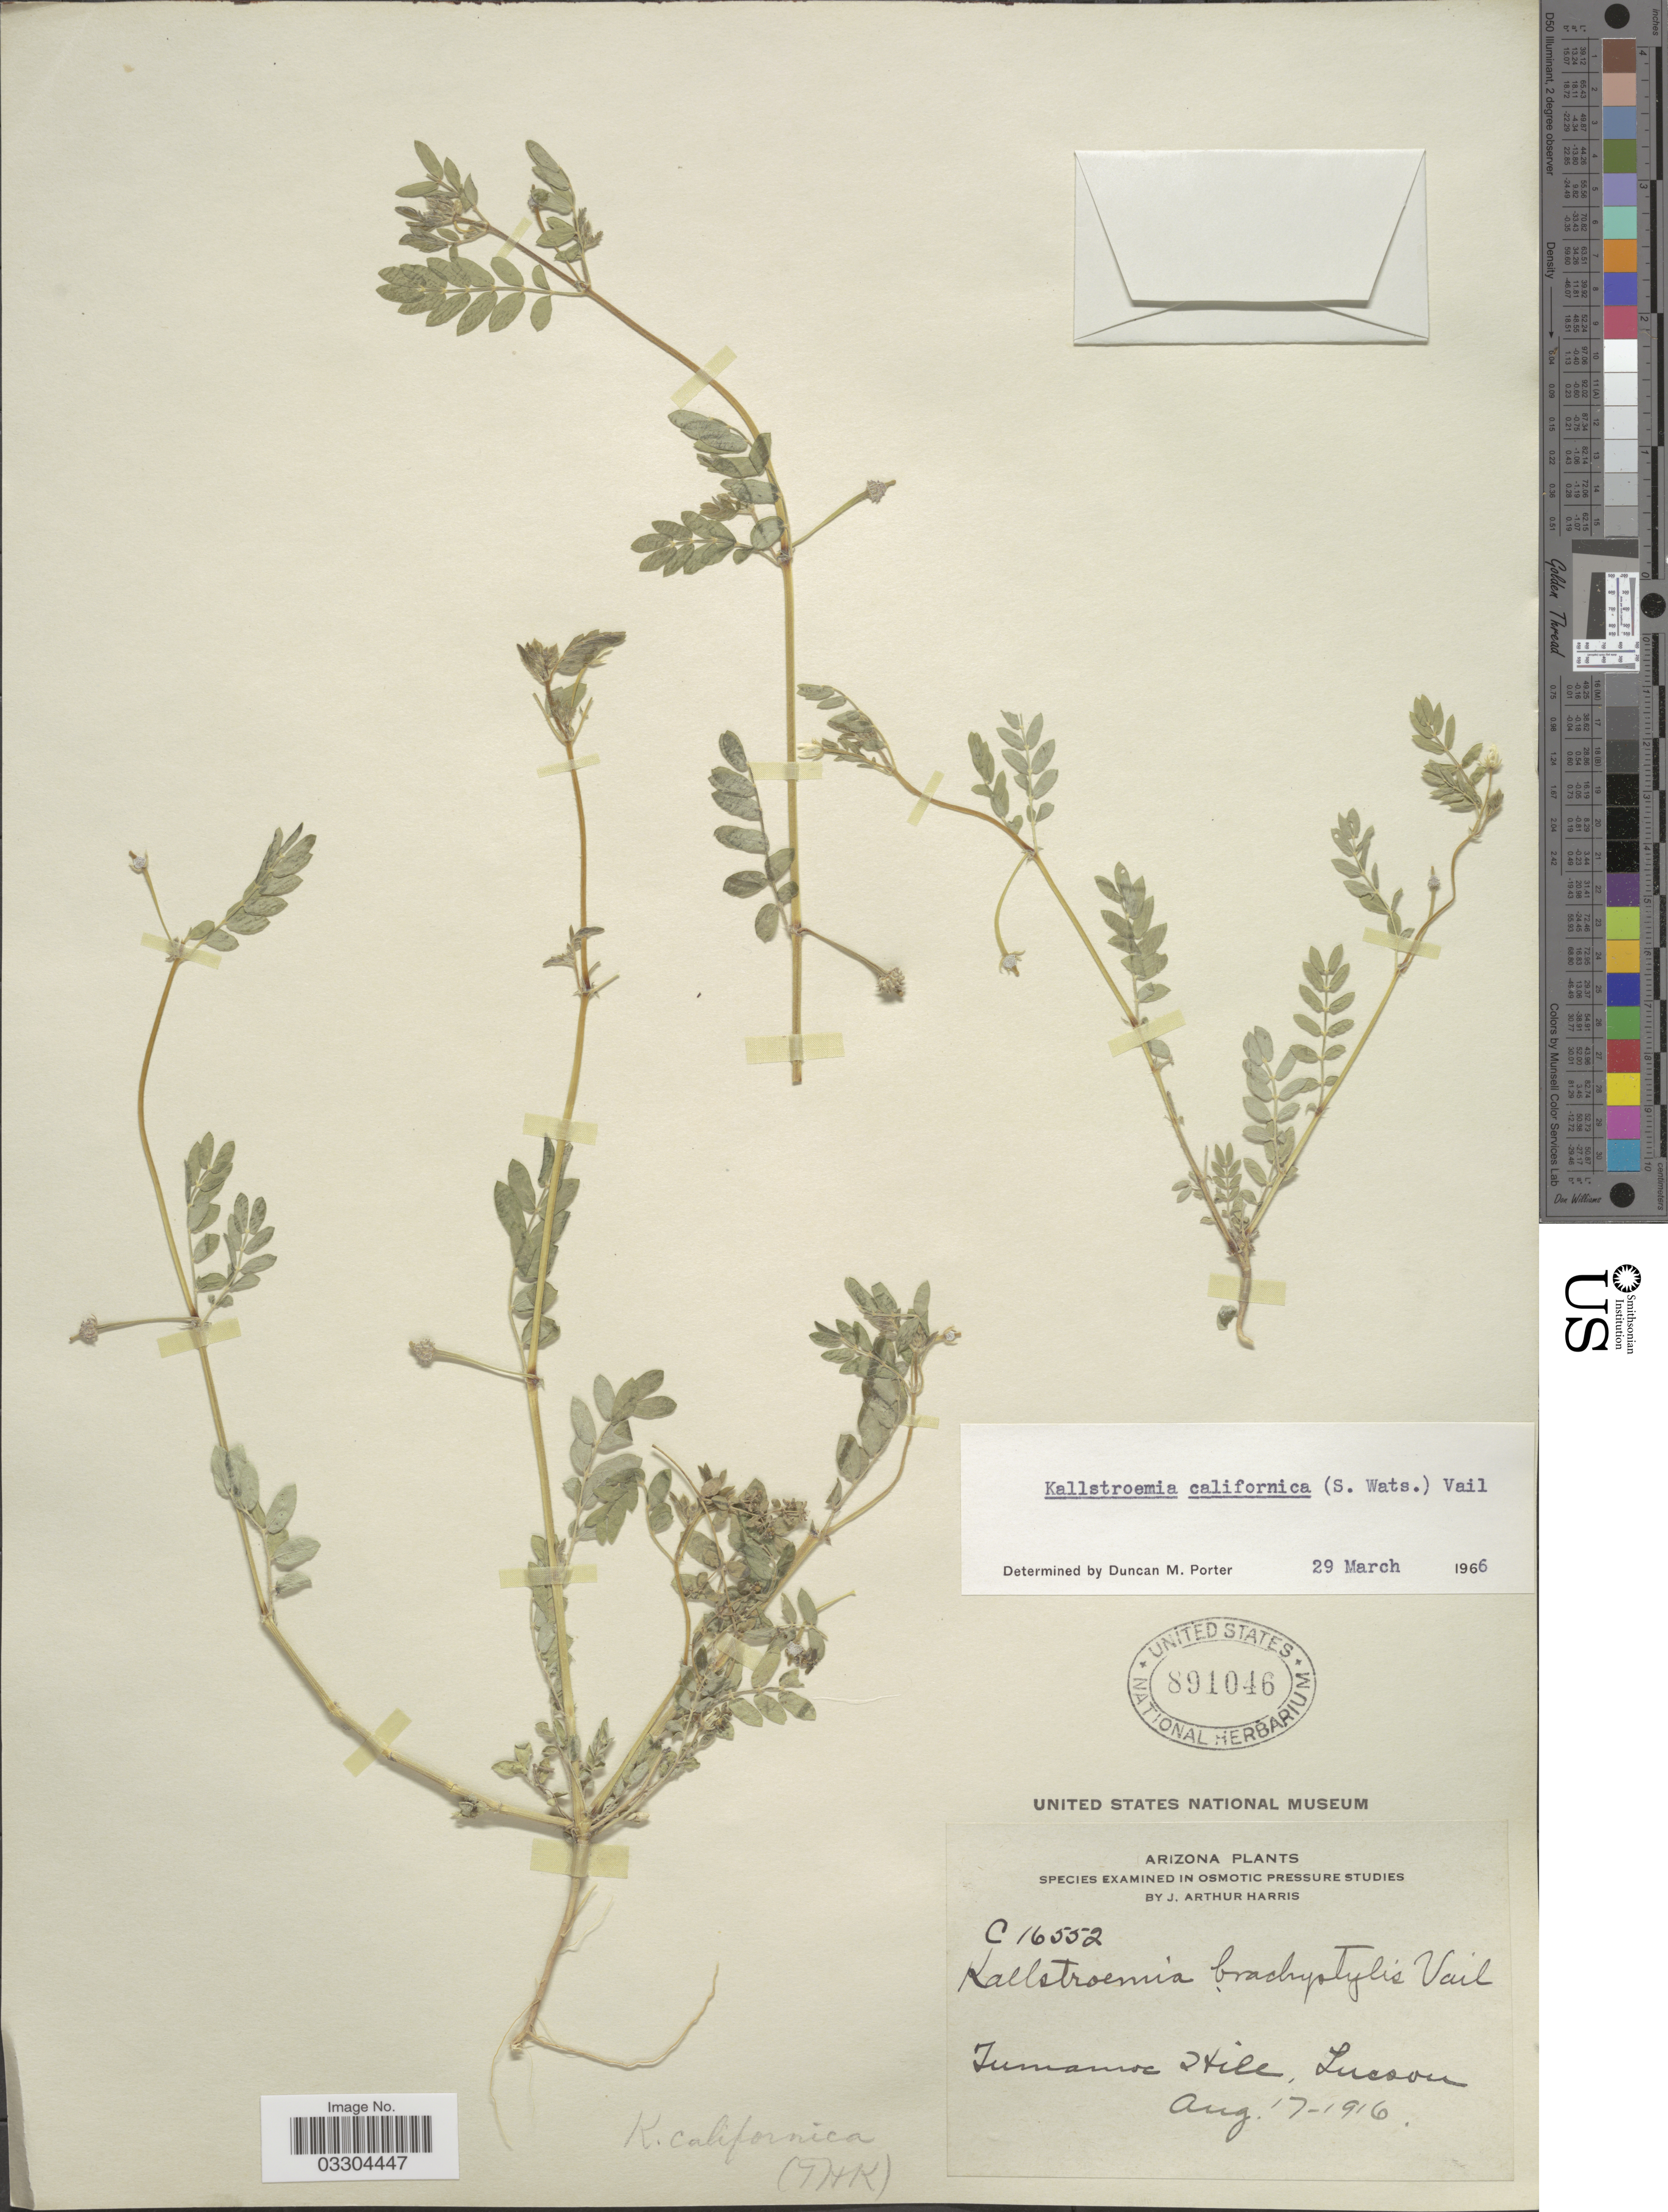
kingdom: Plantae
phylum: Tracheophyta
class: Magnoliopsida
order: Zygophyllales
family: Zygophyllaceae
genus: Kallstroemia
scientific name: Kallstroemia californica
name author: (S. Watson) Vail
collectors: J. A. Harris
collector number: C16552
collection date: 1916-08-17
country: United States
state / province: Arizona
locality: Tumamoc Hill, Lucson.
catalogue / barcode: US 891046